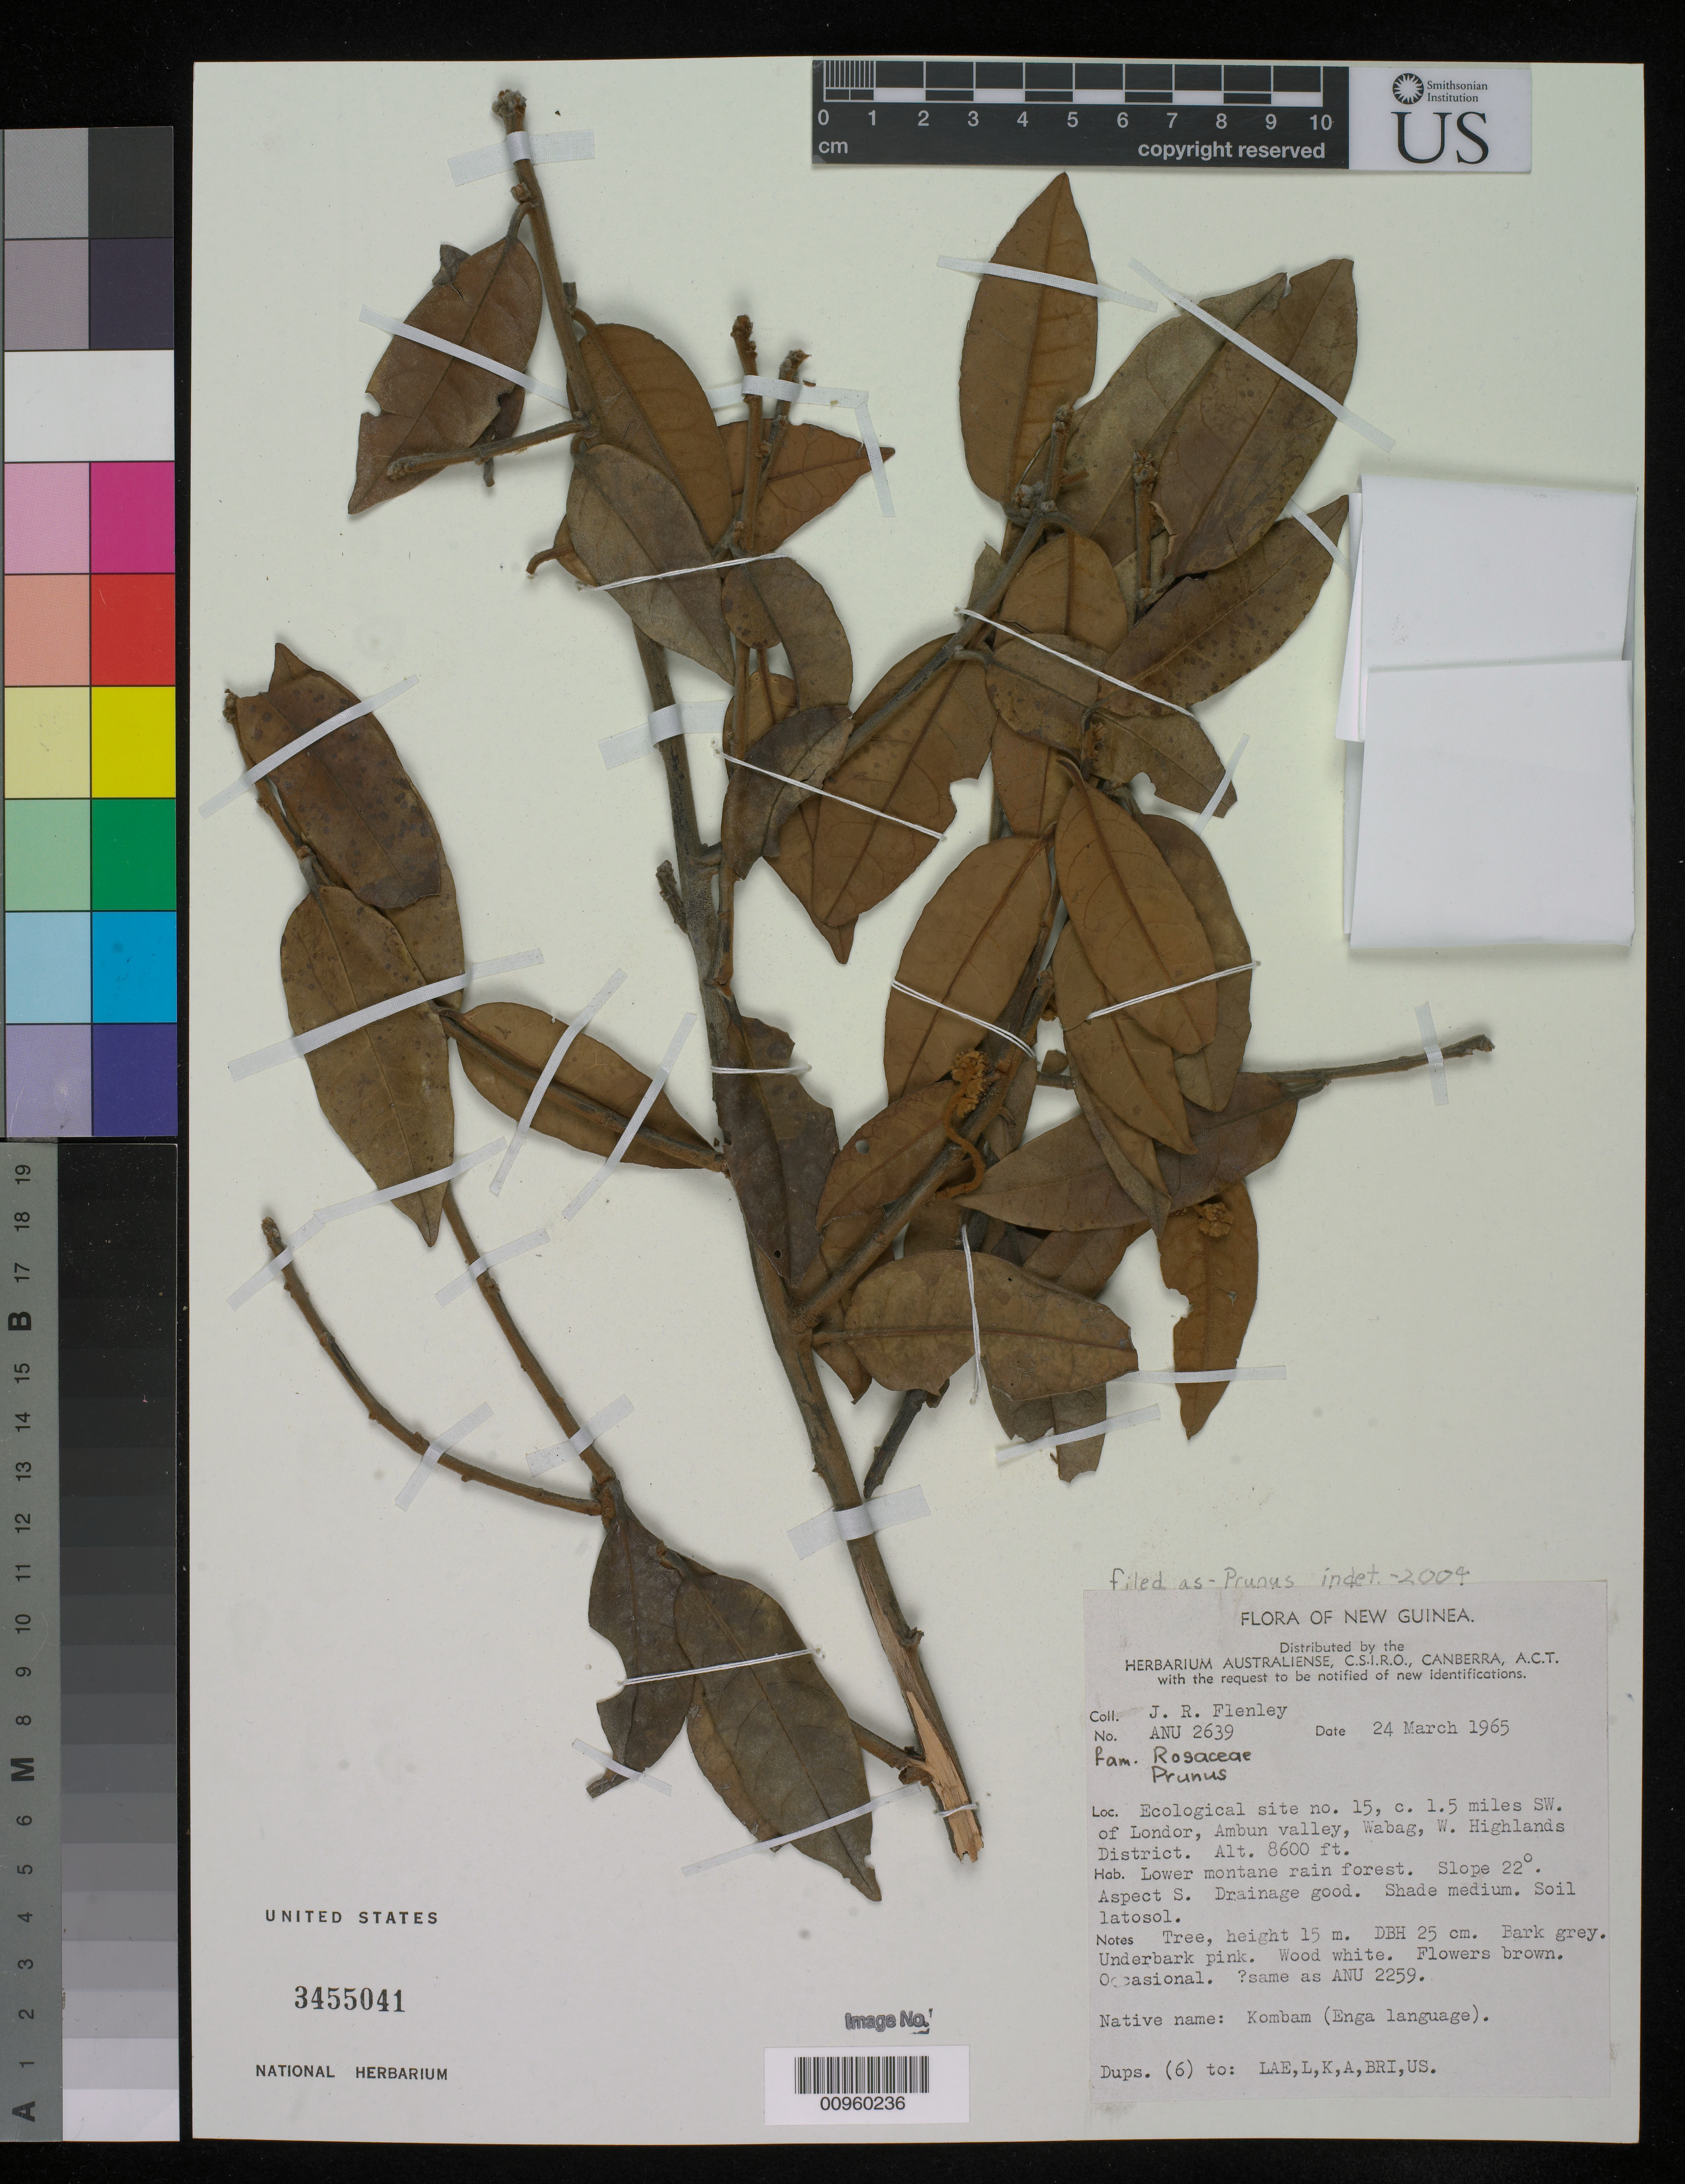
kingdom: Plantae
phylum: Tracheophyta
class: Magnoliopsida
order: Rosales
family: Rosaceae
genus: Prunus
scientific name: Prunus sp.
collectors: J. Flenley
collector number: ANU 2634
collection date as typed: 24 Mar 1965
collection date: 1965-03-24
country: Papua New Guinea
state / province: Enga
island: New Guinea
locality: Ecological site no. 15, 1.5 miles SW of Londor, Ambun valley, Wabag, west highlands. Lower montane rain forest. Slope 22 degrees, Aspect south. Drainage good. Shade medium, soil latosol.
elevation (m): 2621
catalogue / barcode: US 3455041